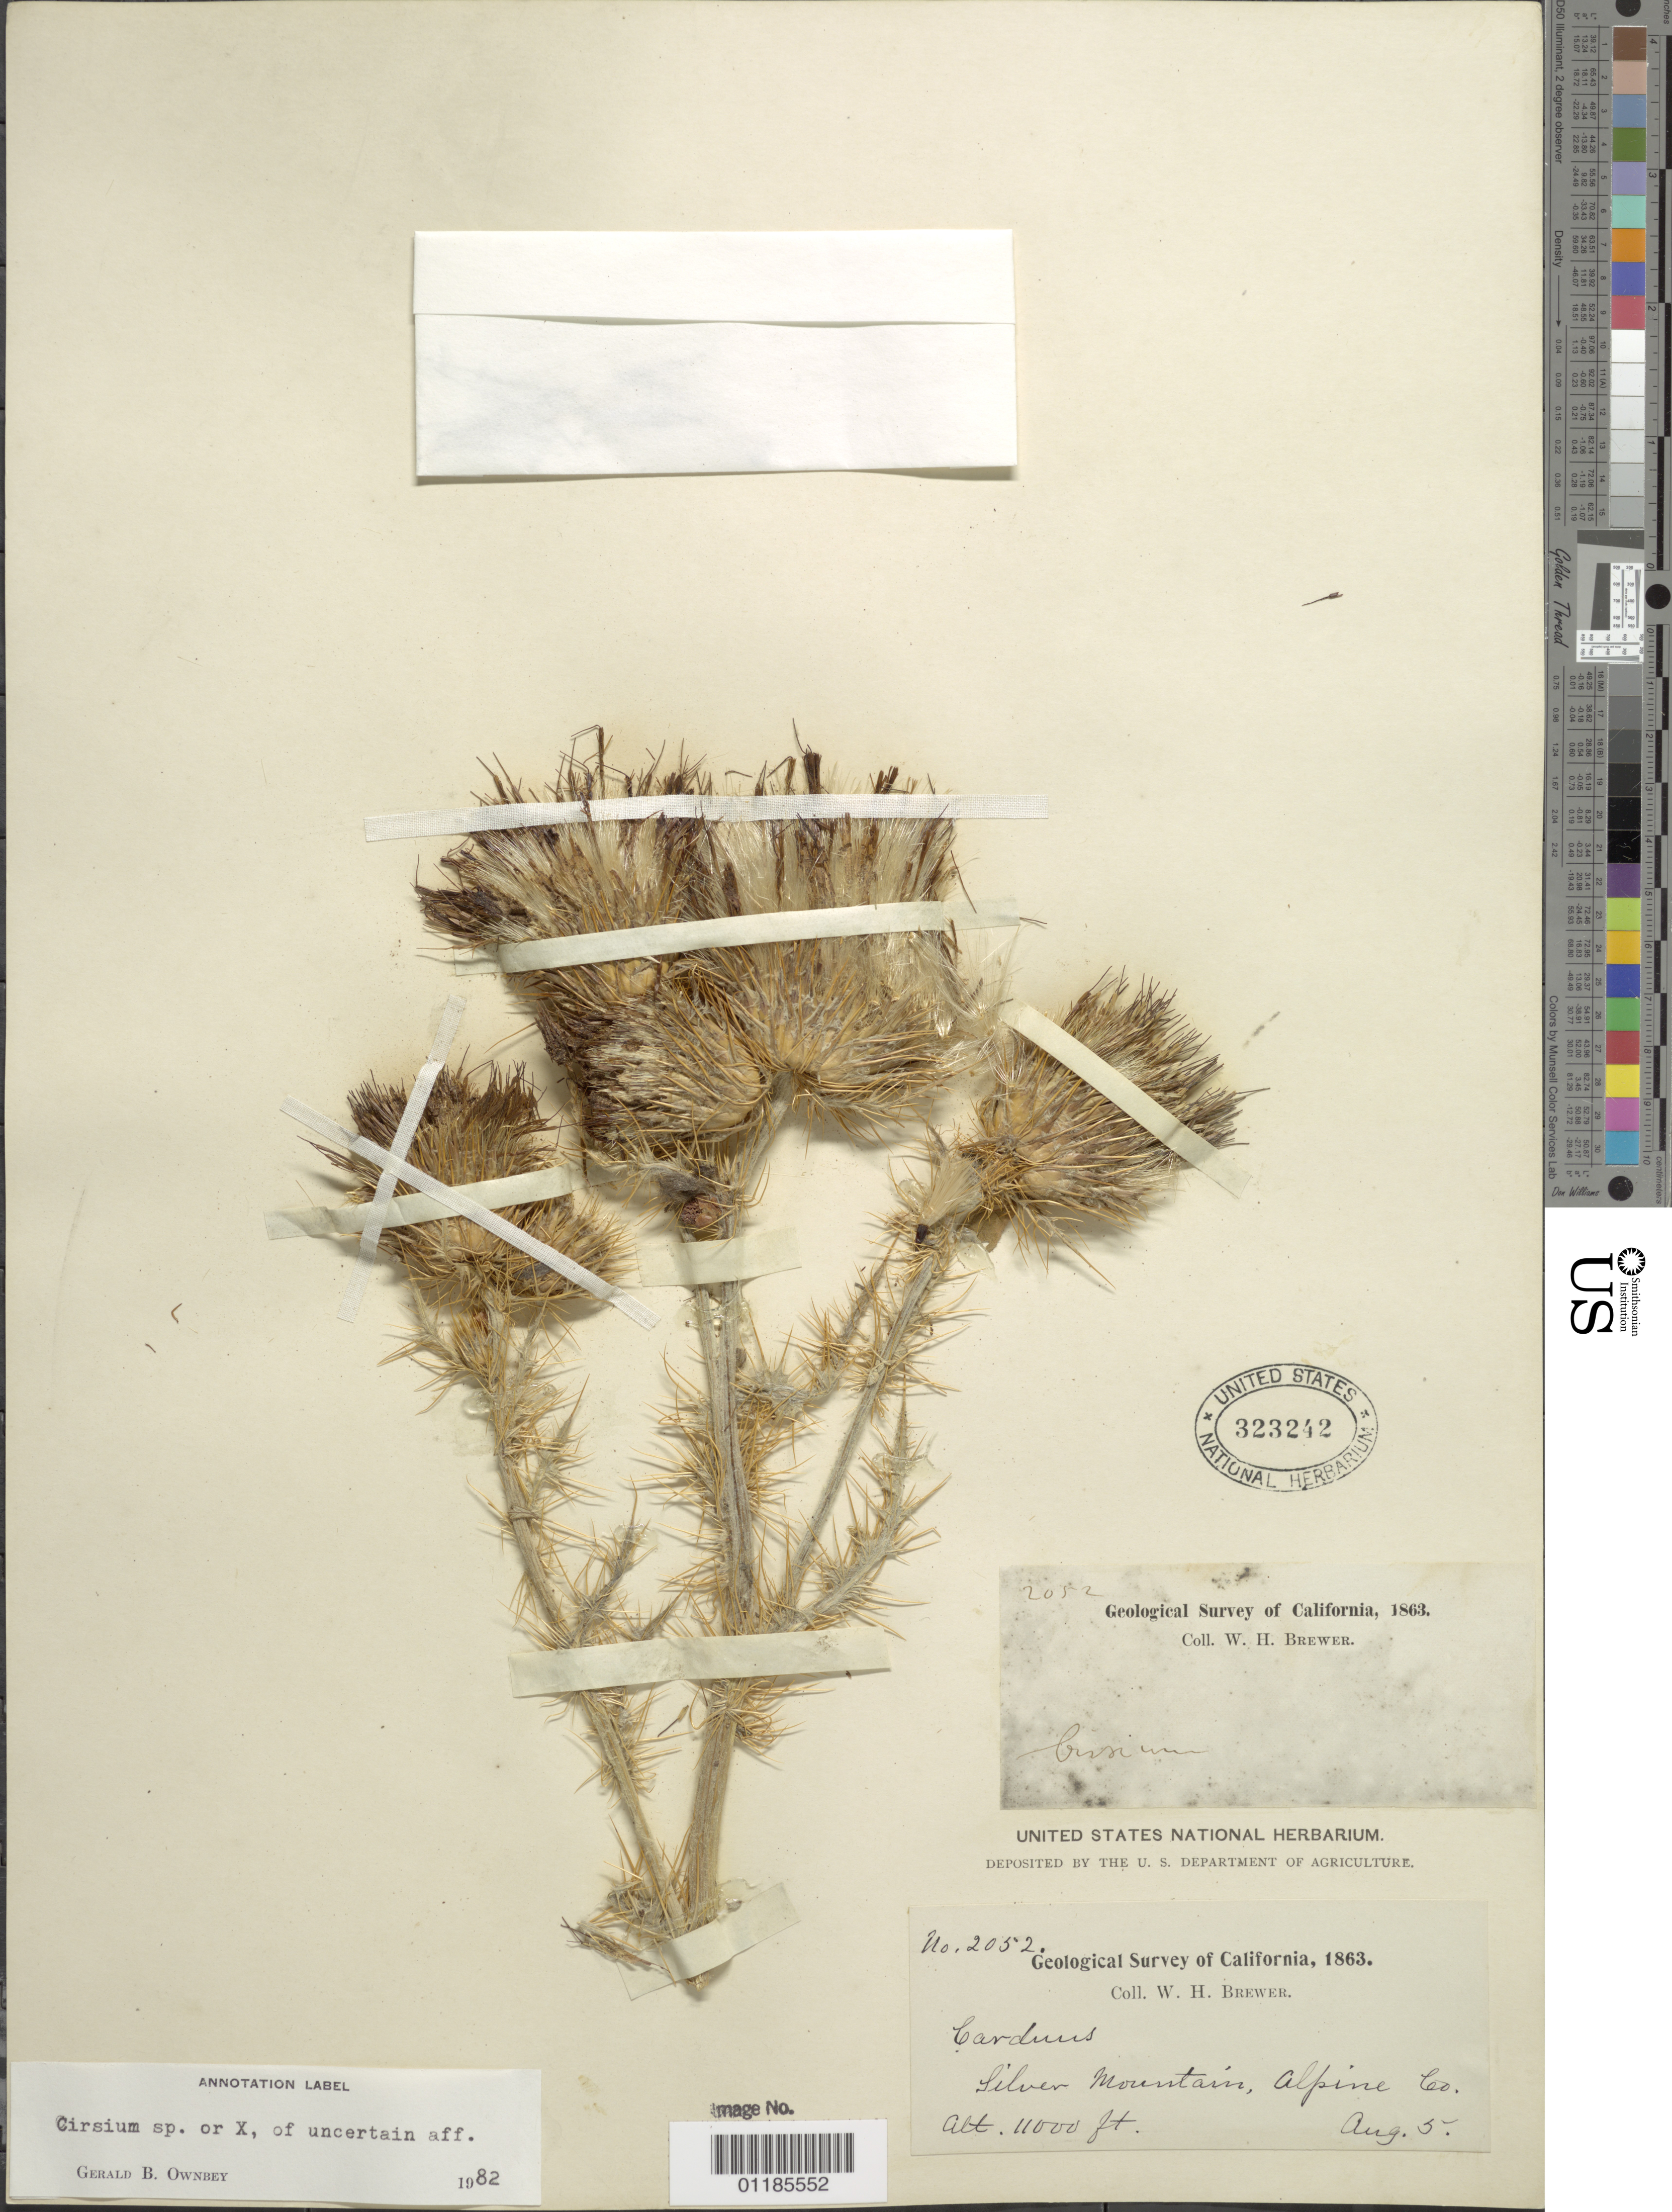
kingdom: Plantae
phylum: Tracheophyta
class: Magnoliopsida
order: Asterales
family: Asteraceae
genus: Cirsium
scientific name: Cirsium sp.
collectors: W. H. Brewer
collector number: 2052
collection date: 1863-08-05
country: United States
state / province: California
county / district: Alpine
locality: Silver Mountain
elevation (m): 3353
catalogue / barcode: US 323242